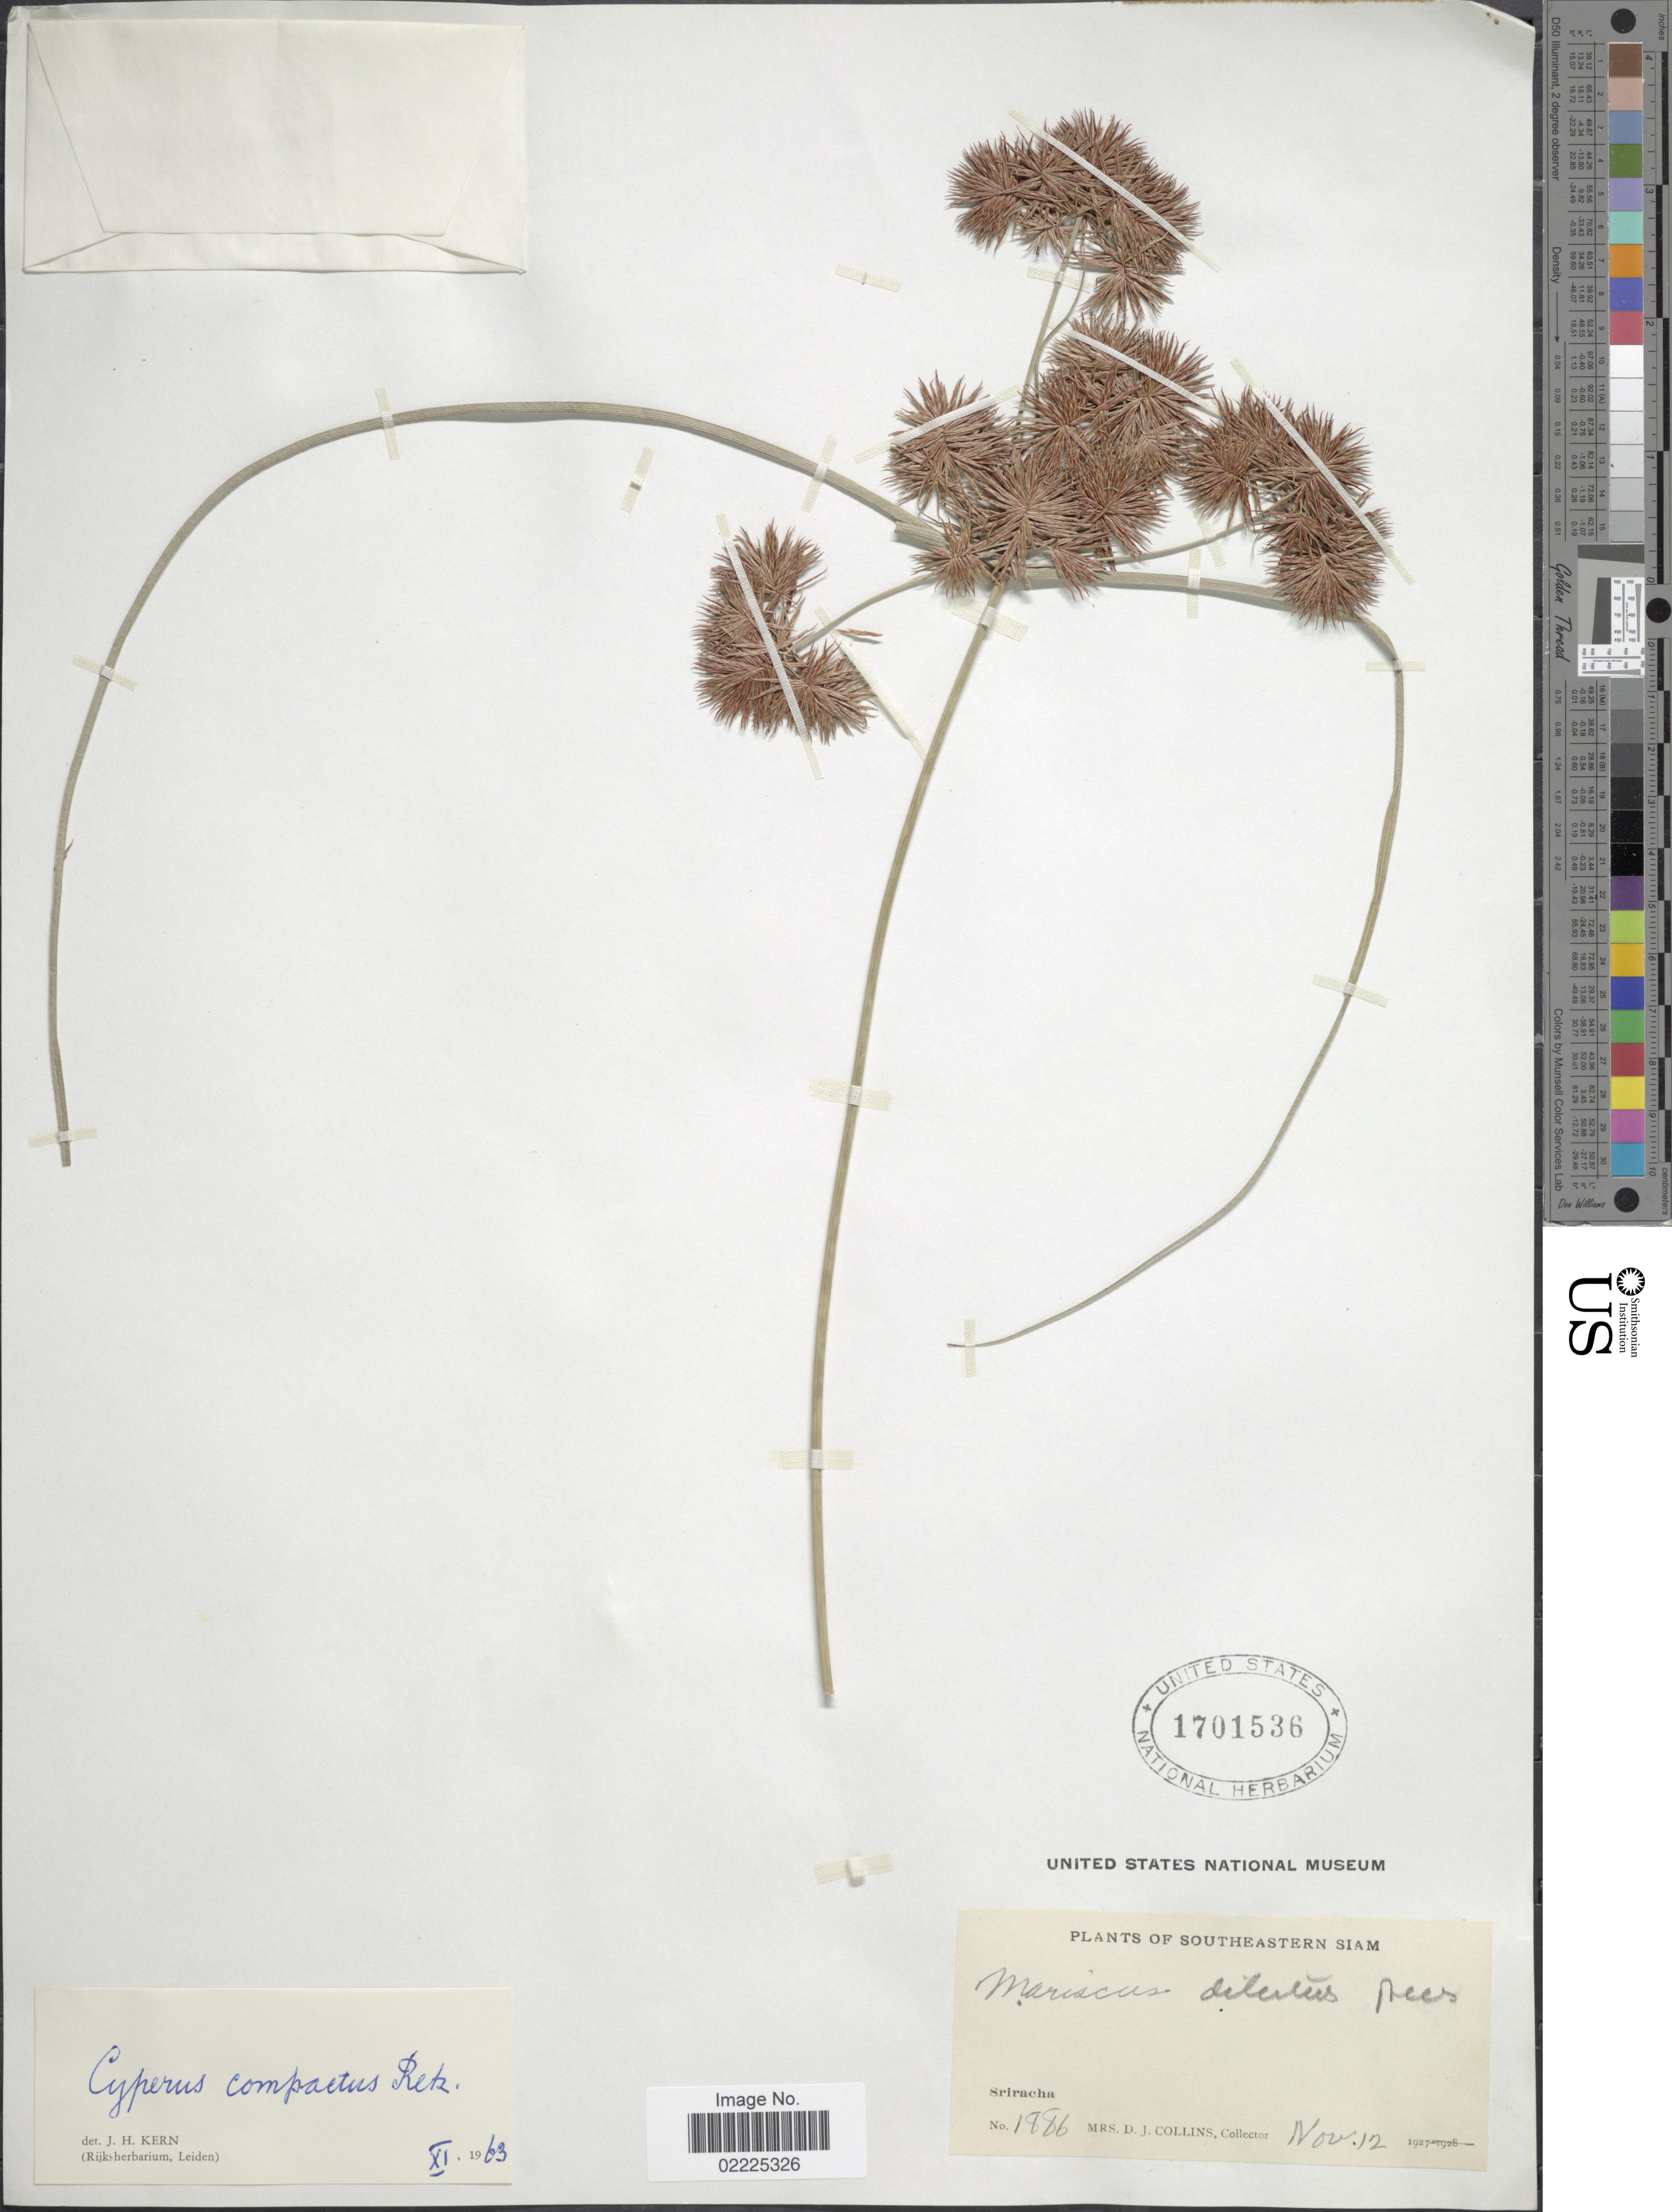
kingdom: Plantae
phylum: Tracheophyta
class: Liliopsida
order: Poales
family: Cyperaceae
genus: Cyperus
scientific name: Cyperus compactus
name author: Retz.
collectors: J. Collins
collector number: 1886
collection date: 1927-11-12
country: Thailand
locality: Southeastern Siam, Sriracha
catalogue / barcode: US 1701536